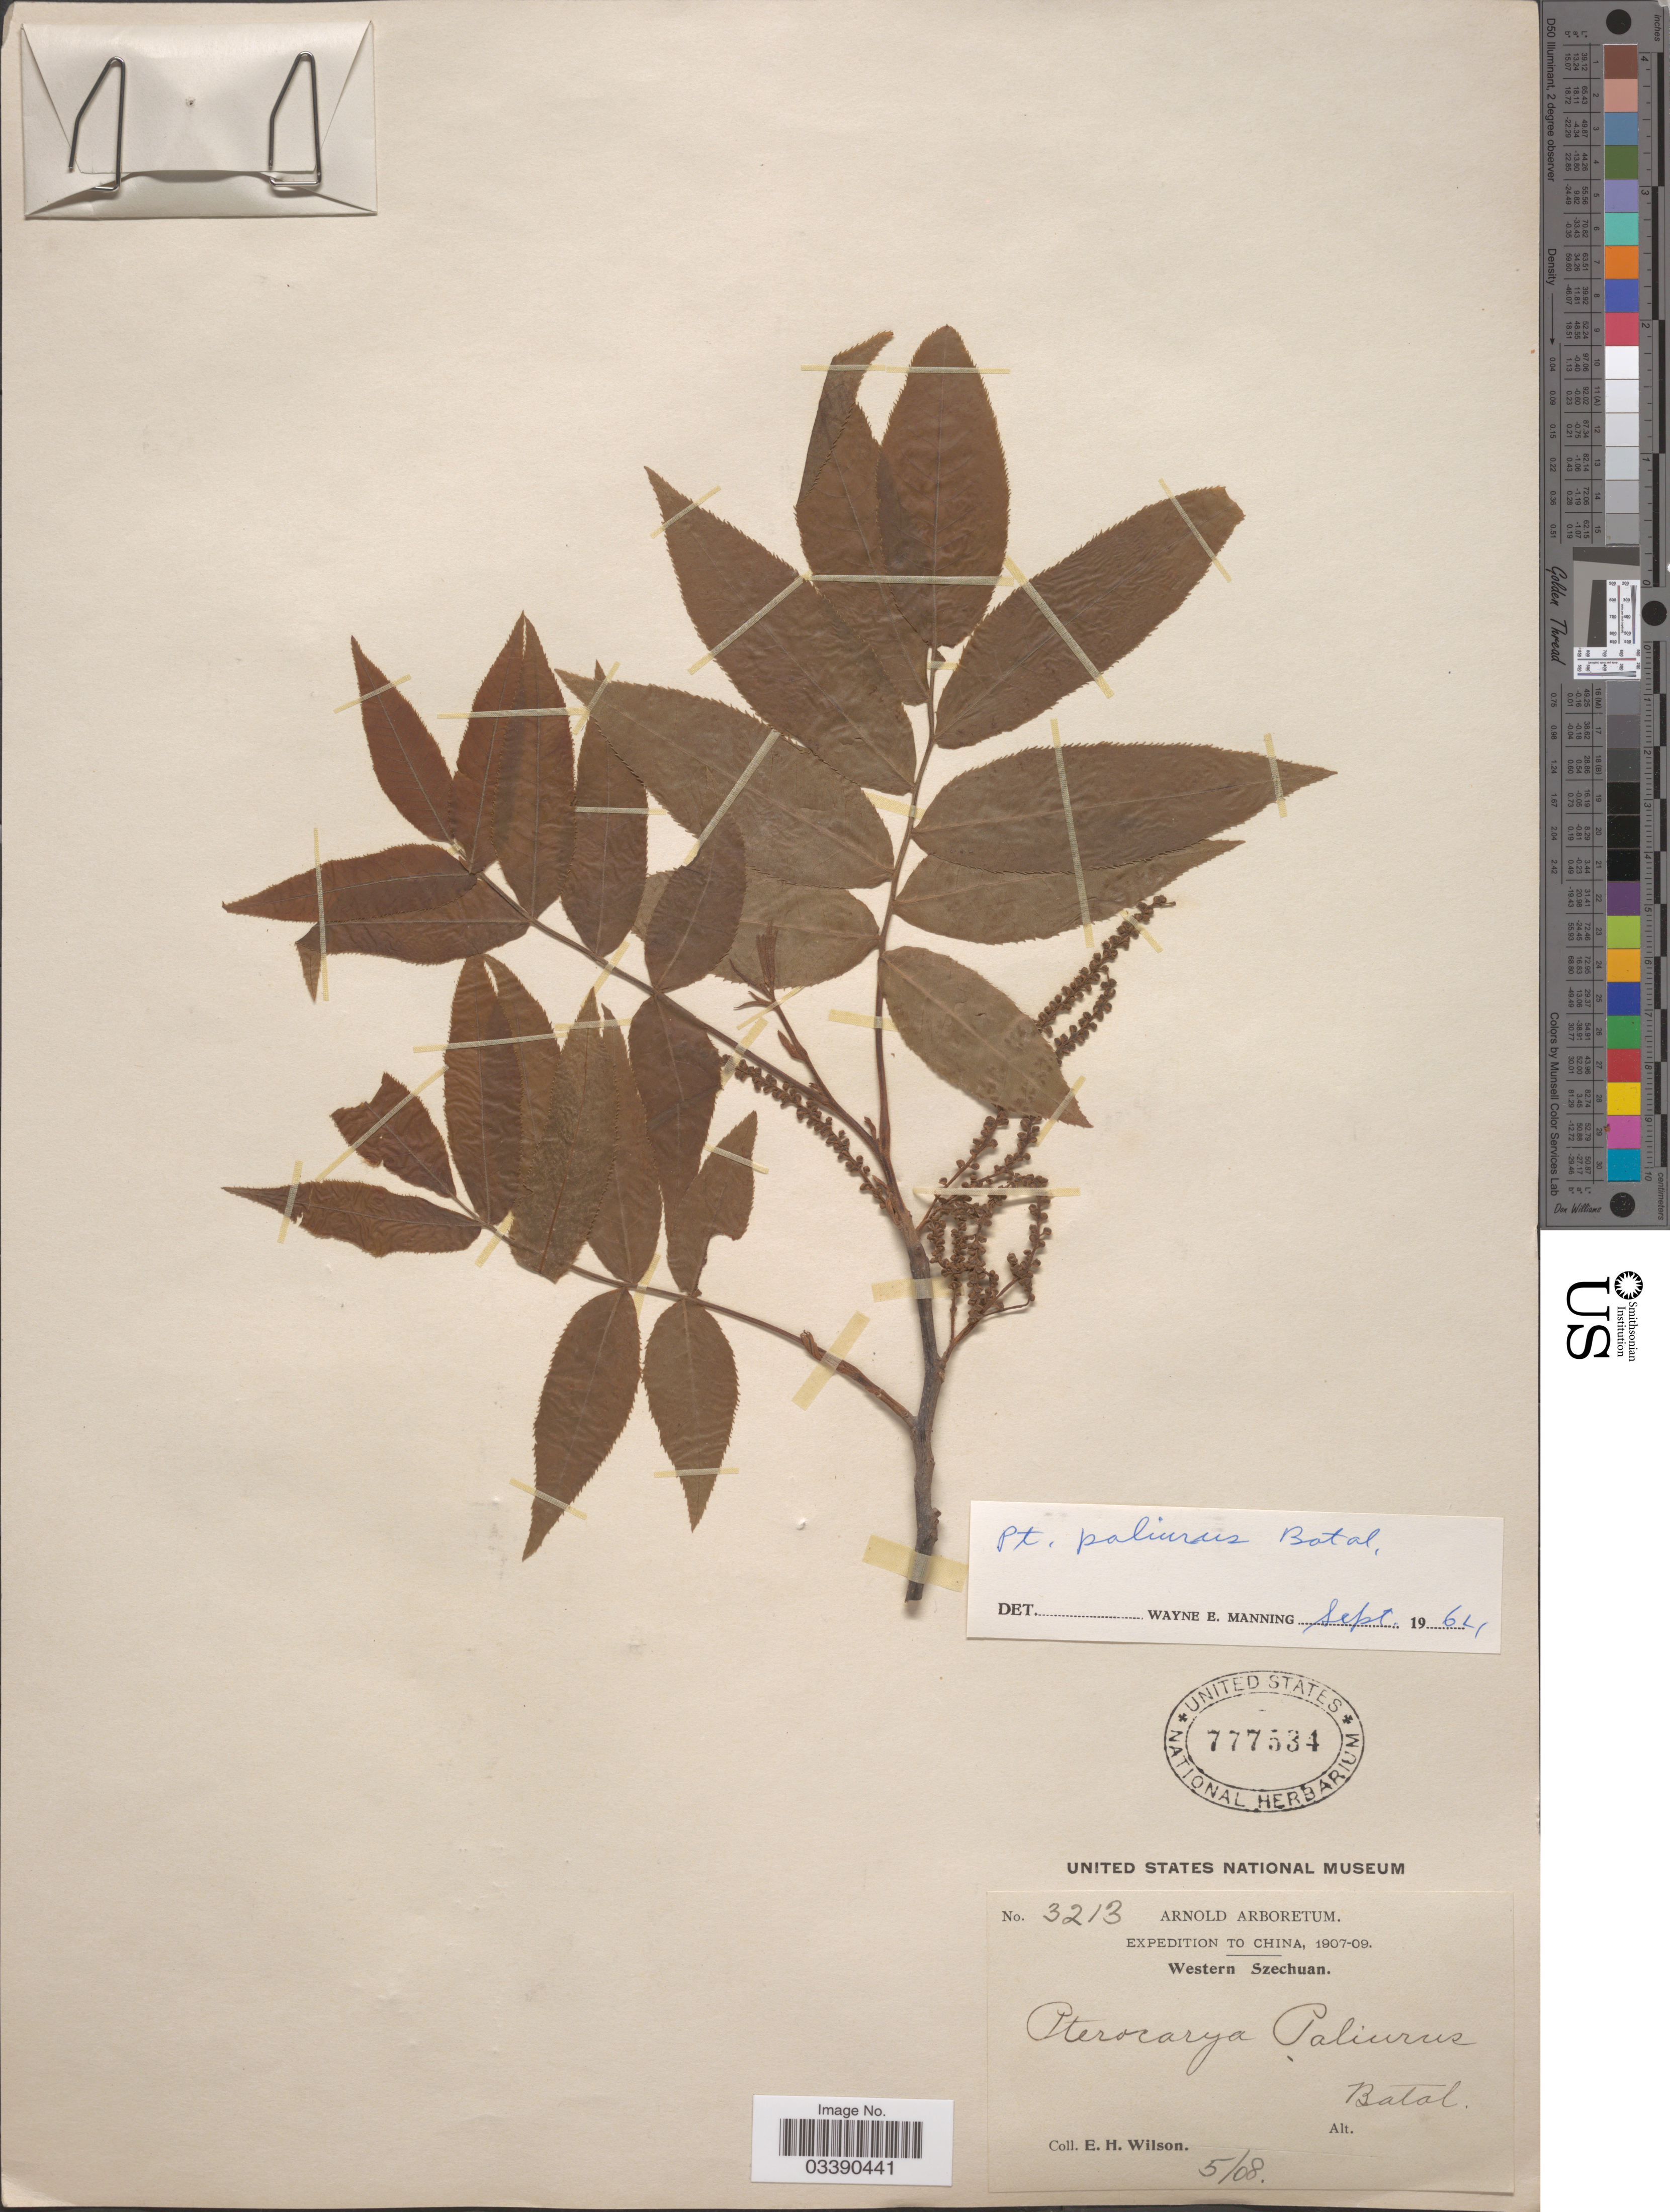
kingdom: Plantae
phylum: Tracheophyta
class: Magnoliopsida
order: Fagales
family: Juglandaceae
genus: Cyclocarya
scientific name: Cyclocarya paliurus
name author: (Batalin) Iljinsk.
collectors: E. Wilson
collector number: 3213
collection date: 1908-05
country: China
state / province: Sichuan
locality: Western Szechuan.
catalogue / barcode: US 777534